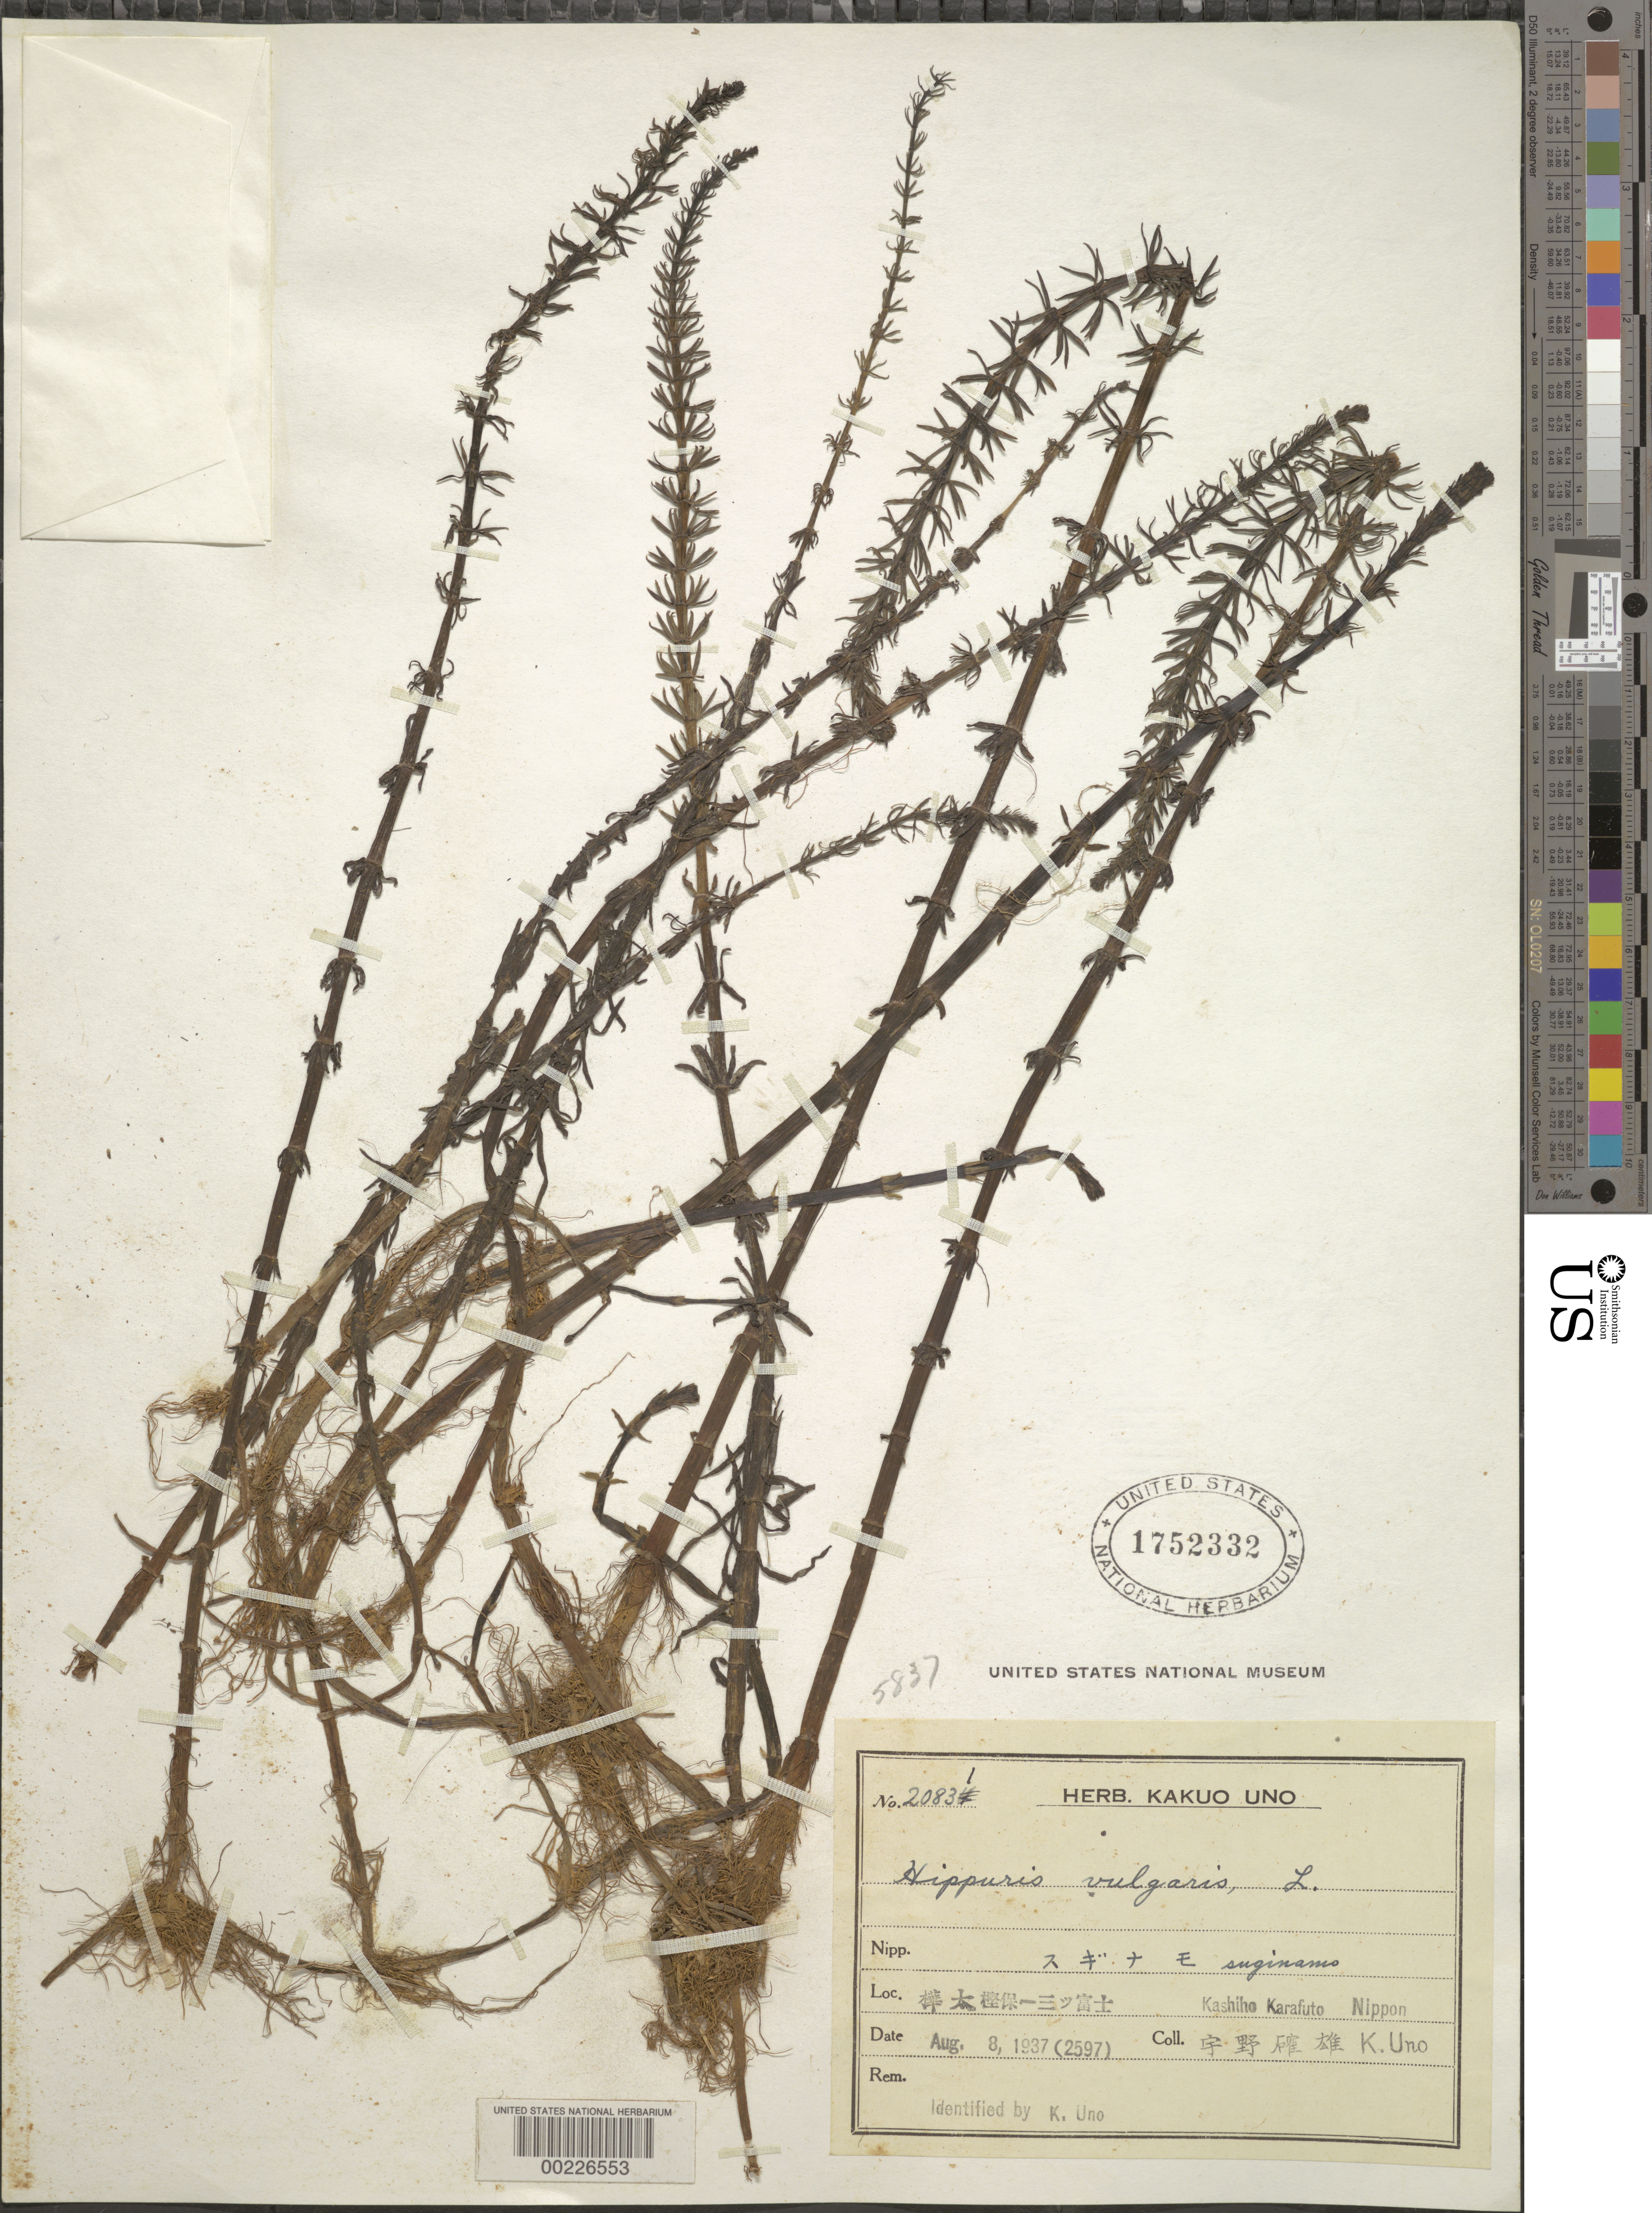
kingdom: Plantae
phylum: Tracheophyta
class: Magnoliopsida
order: Lamiales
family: Plantaginaceae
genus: Hippuris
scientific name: Hippuris vulgaris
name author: L.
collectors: K. Uno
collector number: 20831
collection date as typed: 08 Aug 1937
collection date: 1937-08-08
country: Japan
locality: Kashiho karafuto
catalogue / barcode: US 1752332